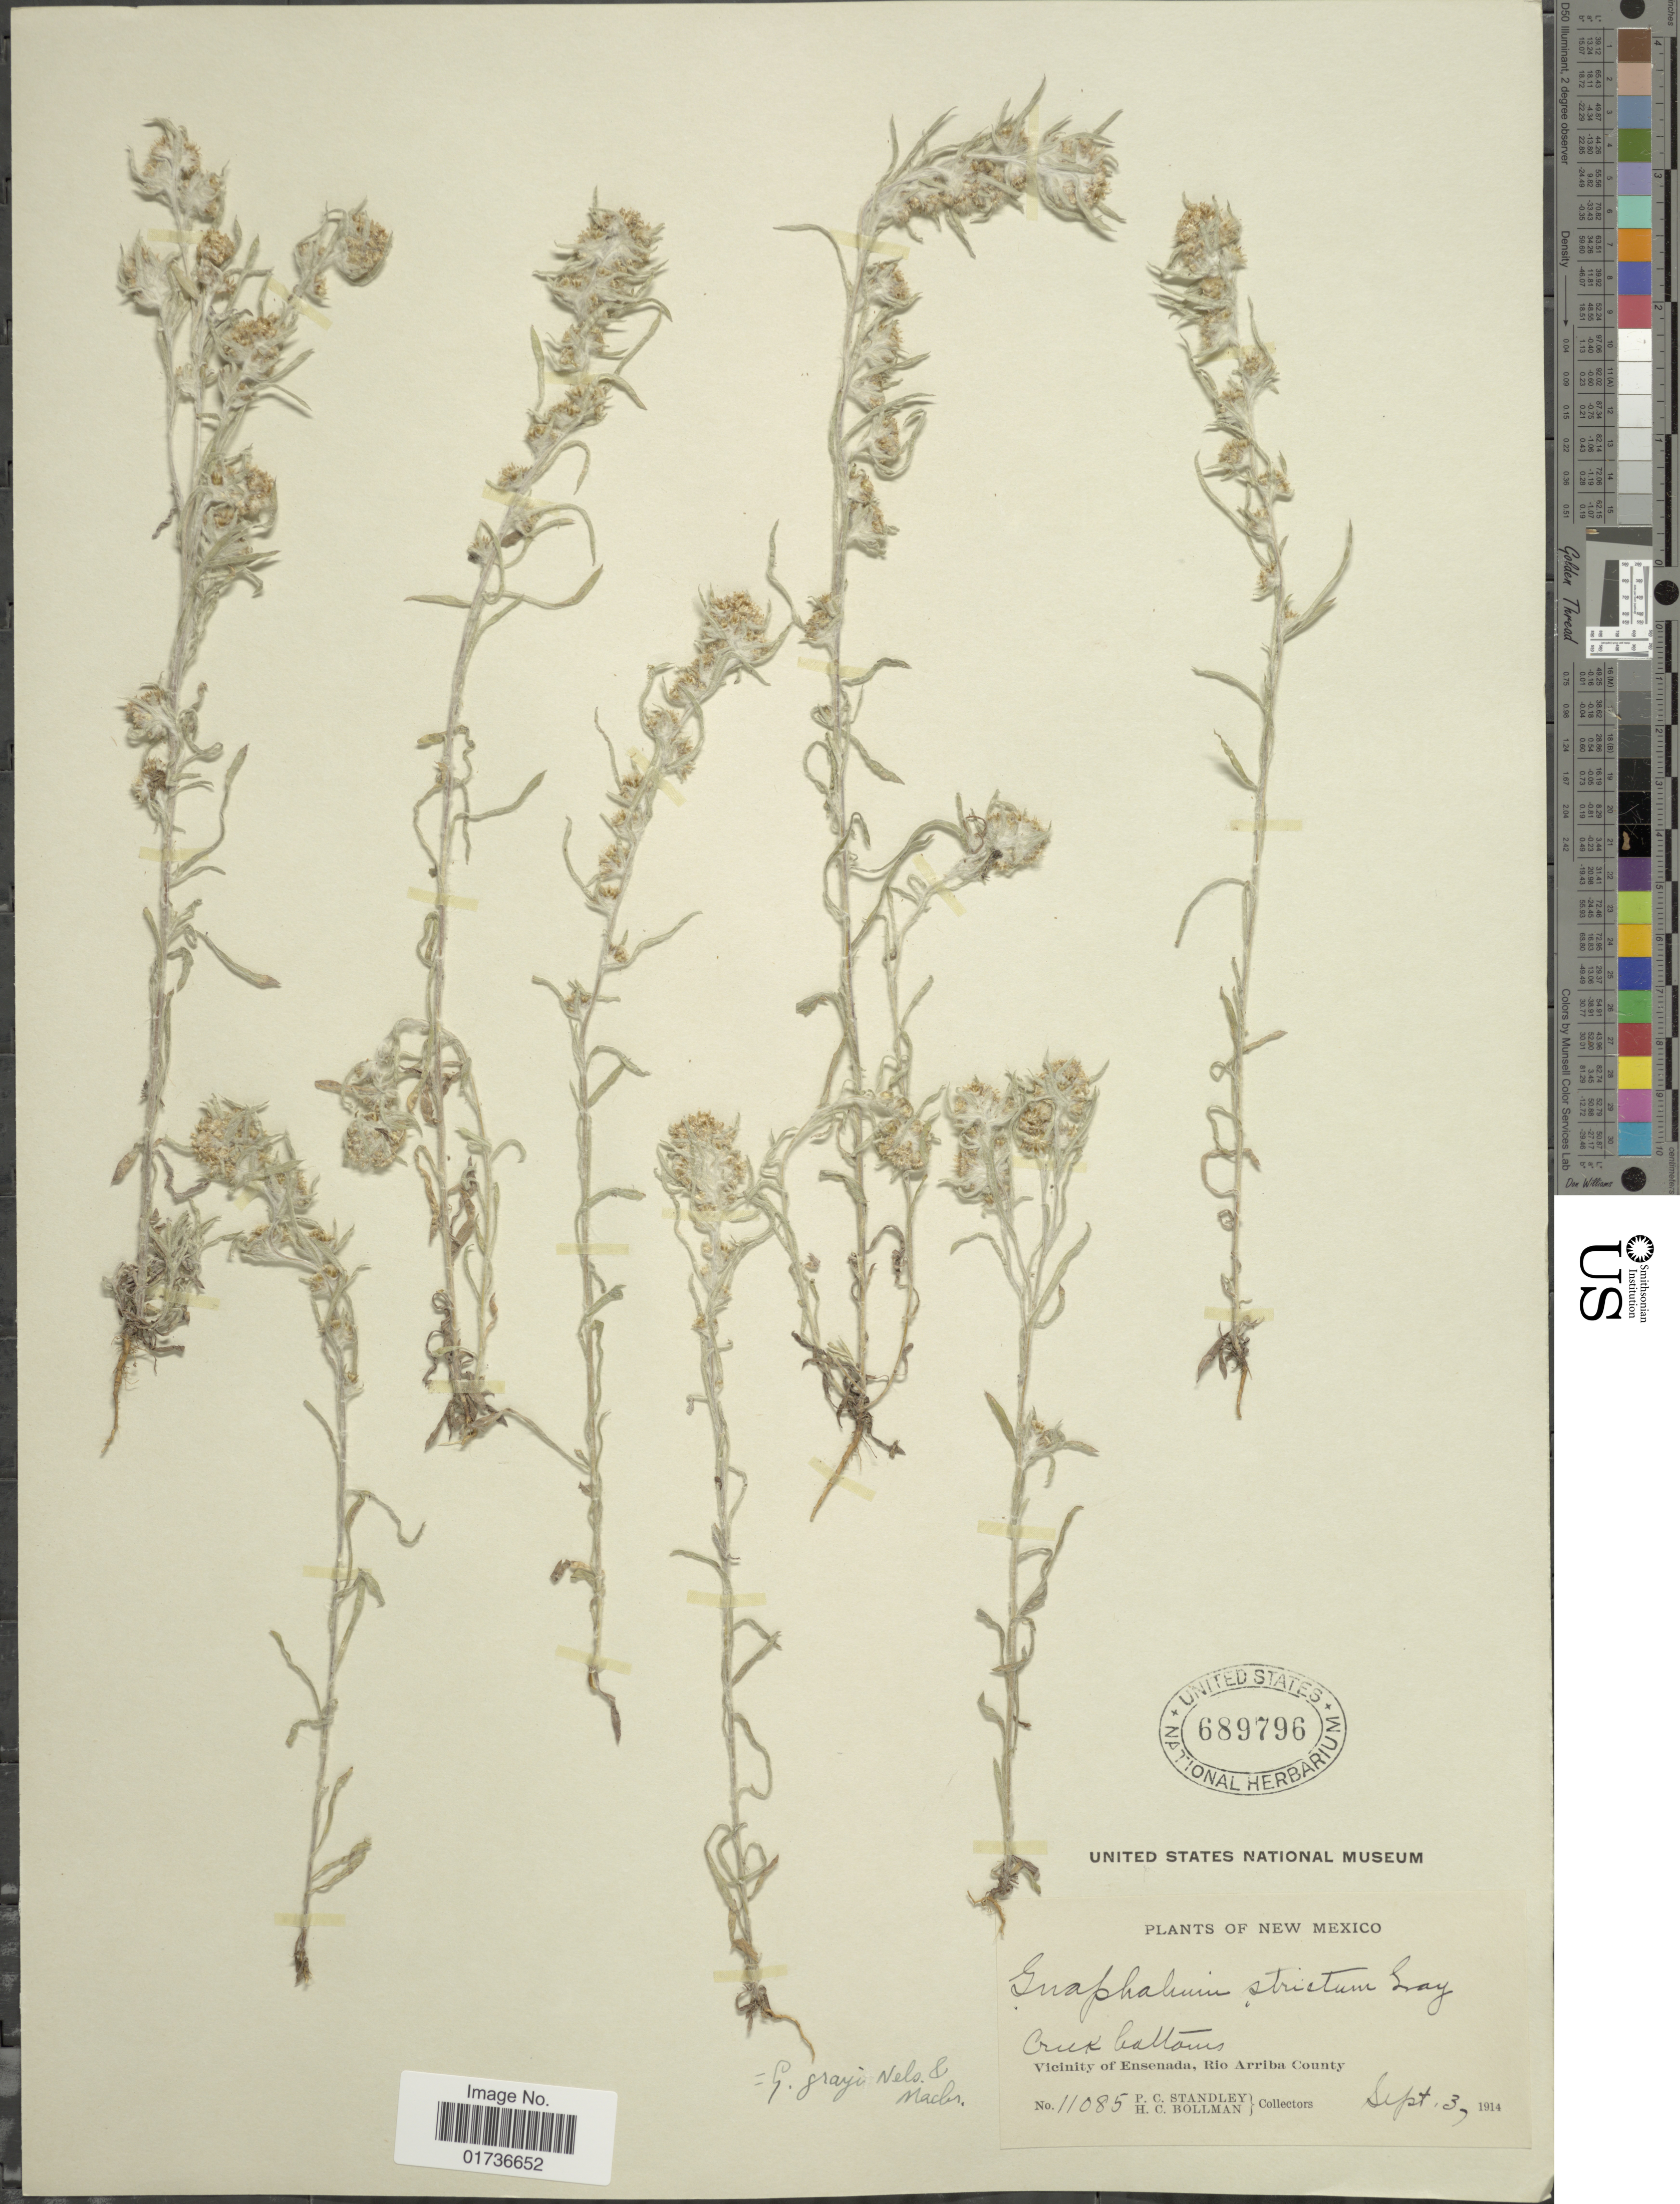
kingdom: Plantae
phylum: Tracheophyta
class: Magnoliopsida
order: Asterales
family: Asteraceae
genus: Gnaphalium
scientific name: Gnaphalium grayi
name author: A. Nelson & J.F. Macbr.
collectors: P. C. Standley & H. C. Bollman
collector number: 11085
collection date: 1914-09-03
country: United States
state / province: New Mexico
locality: Creel bottom, Vicinity of Ensenada, Rio Arriba County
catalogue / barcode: US 689796